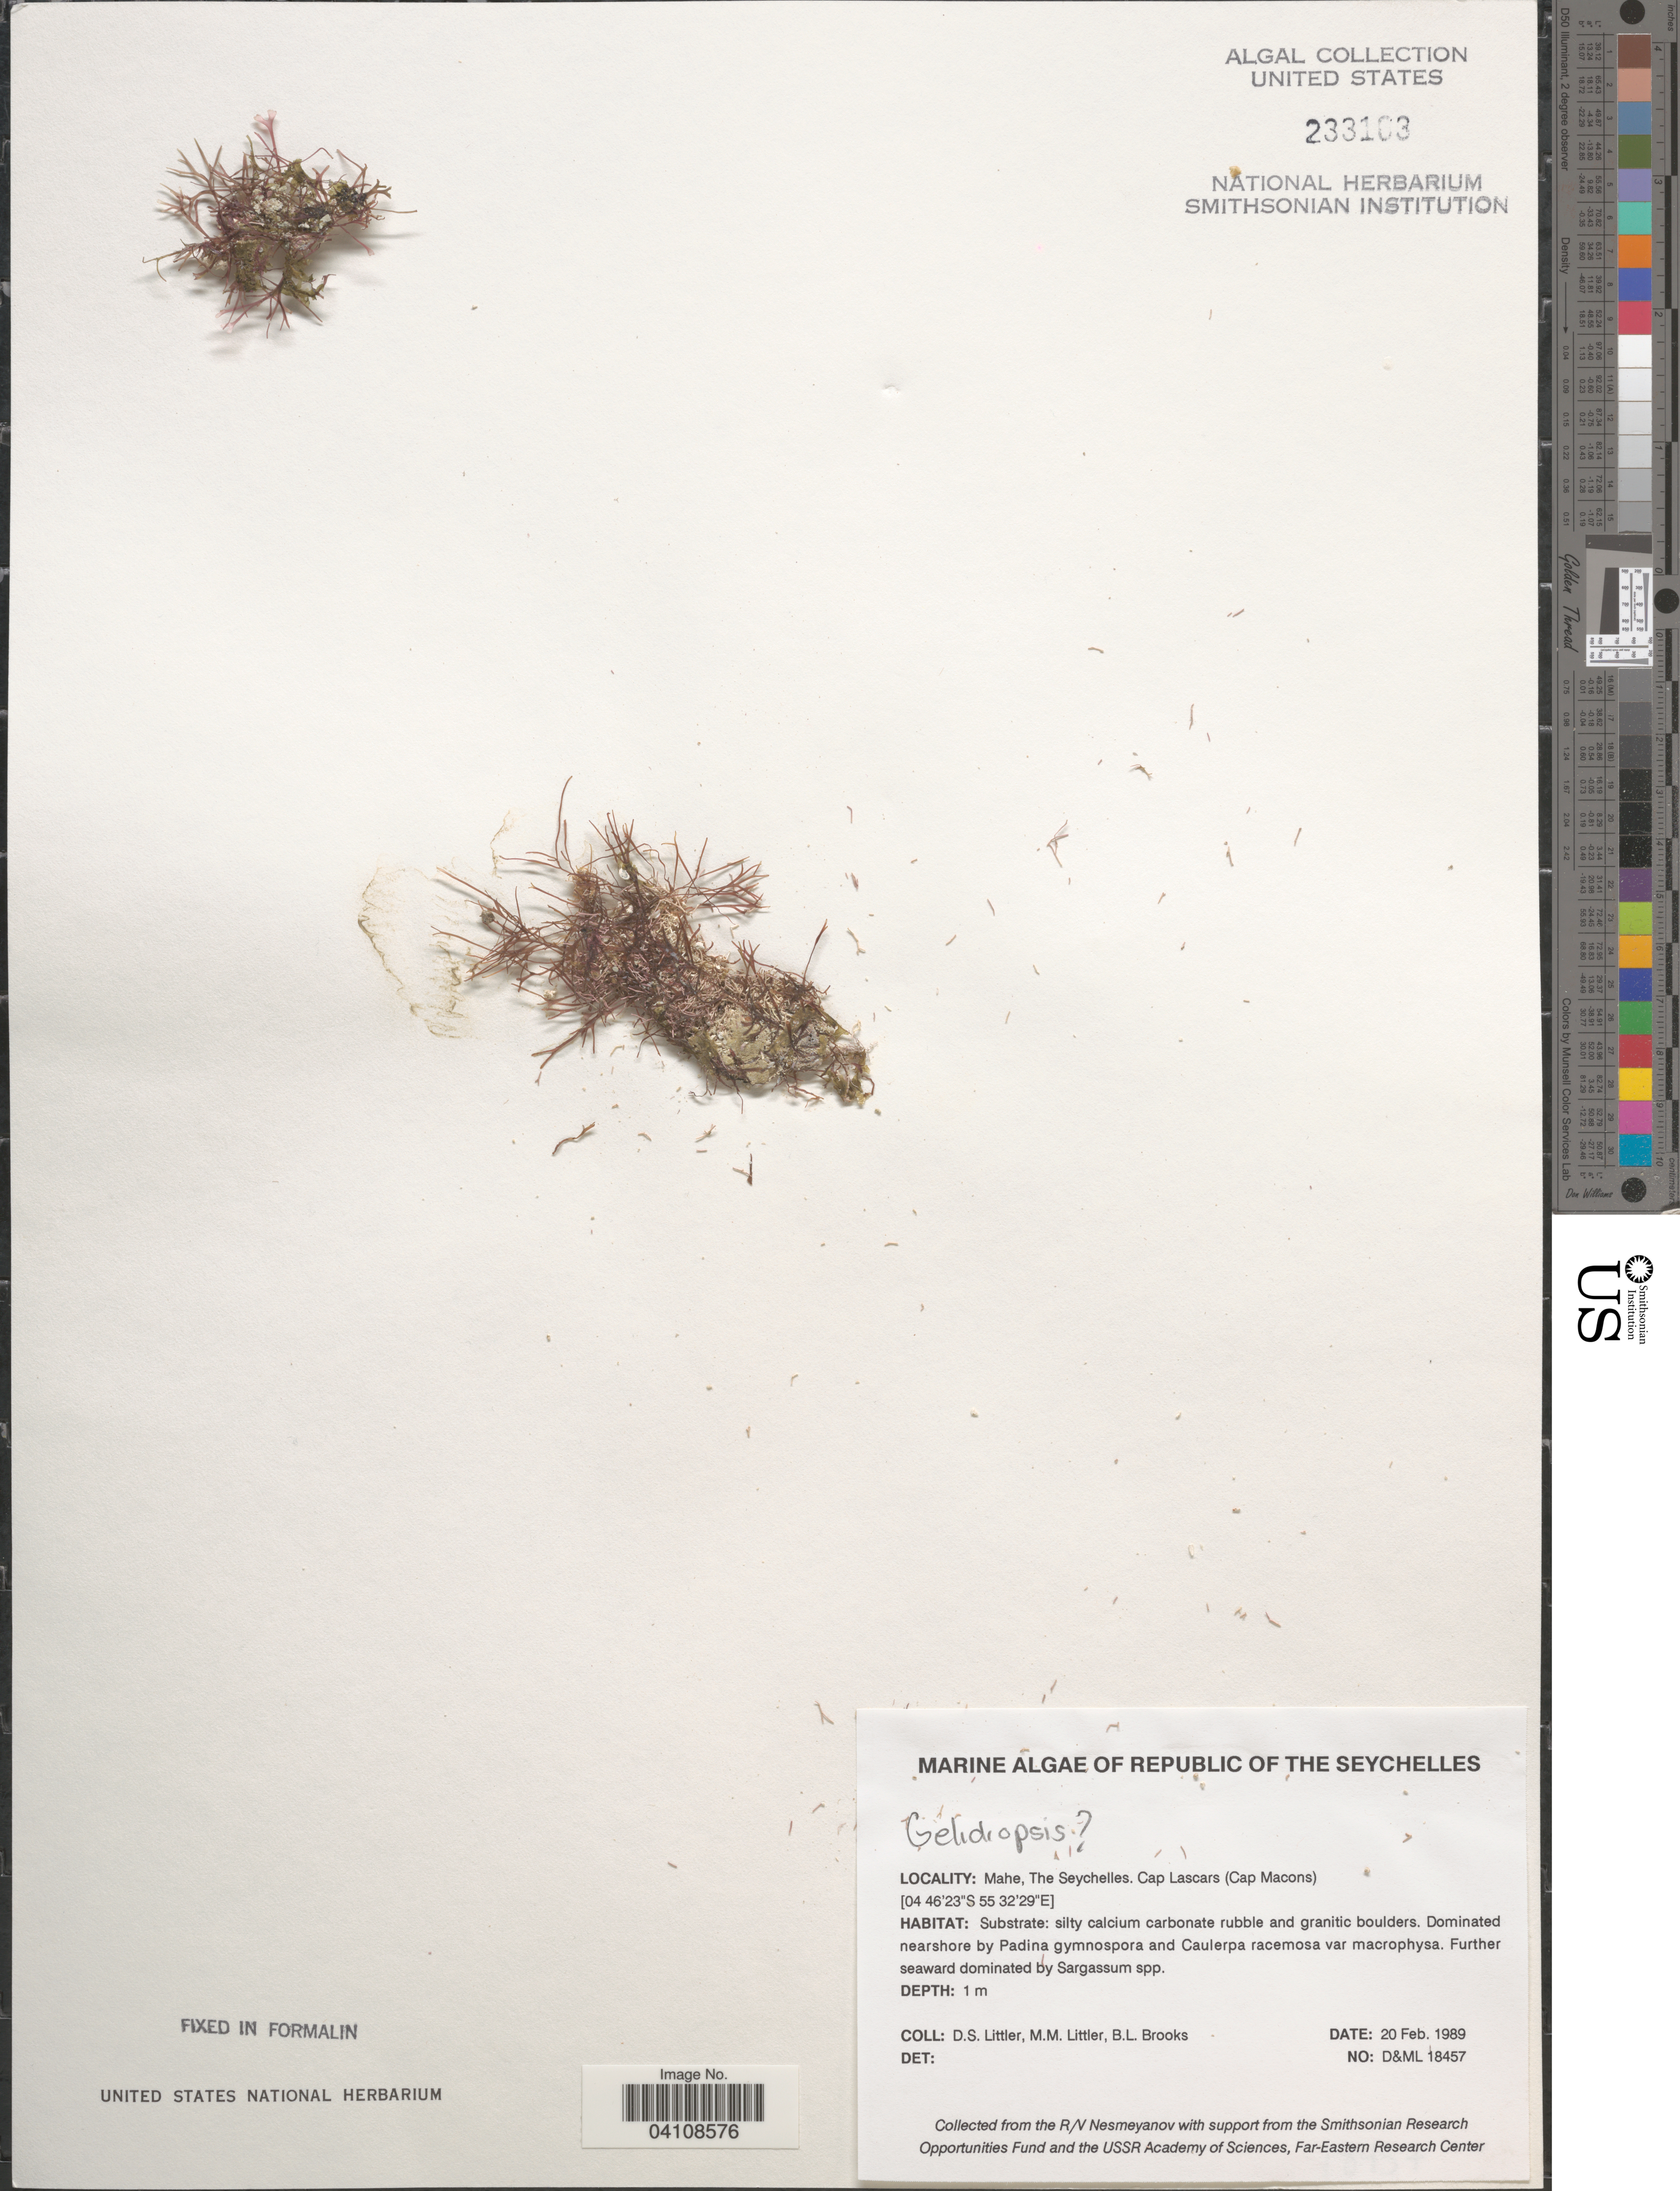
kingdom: Plantae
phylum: Rhodophyta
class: Florideophyceae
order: Rhodymeniales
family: Lomentariaceae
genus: Ceratodictyon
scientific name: Ceratodictyon sp.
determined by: Algae name updating Project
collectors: D. S. Littler & B. Brooks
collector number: D&ML18457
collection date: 1989-02-20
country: Seychelles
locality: Republic of The Seychelles. Mahe. Cap Lascars (Cap Macons).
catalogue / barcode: US 233103